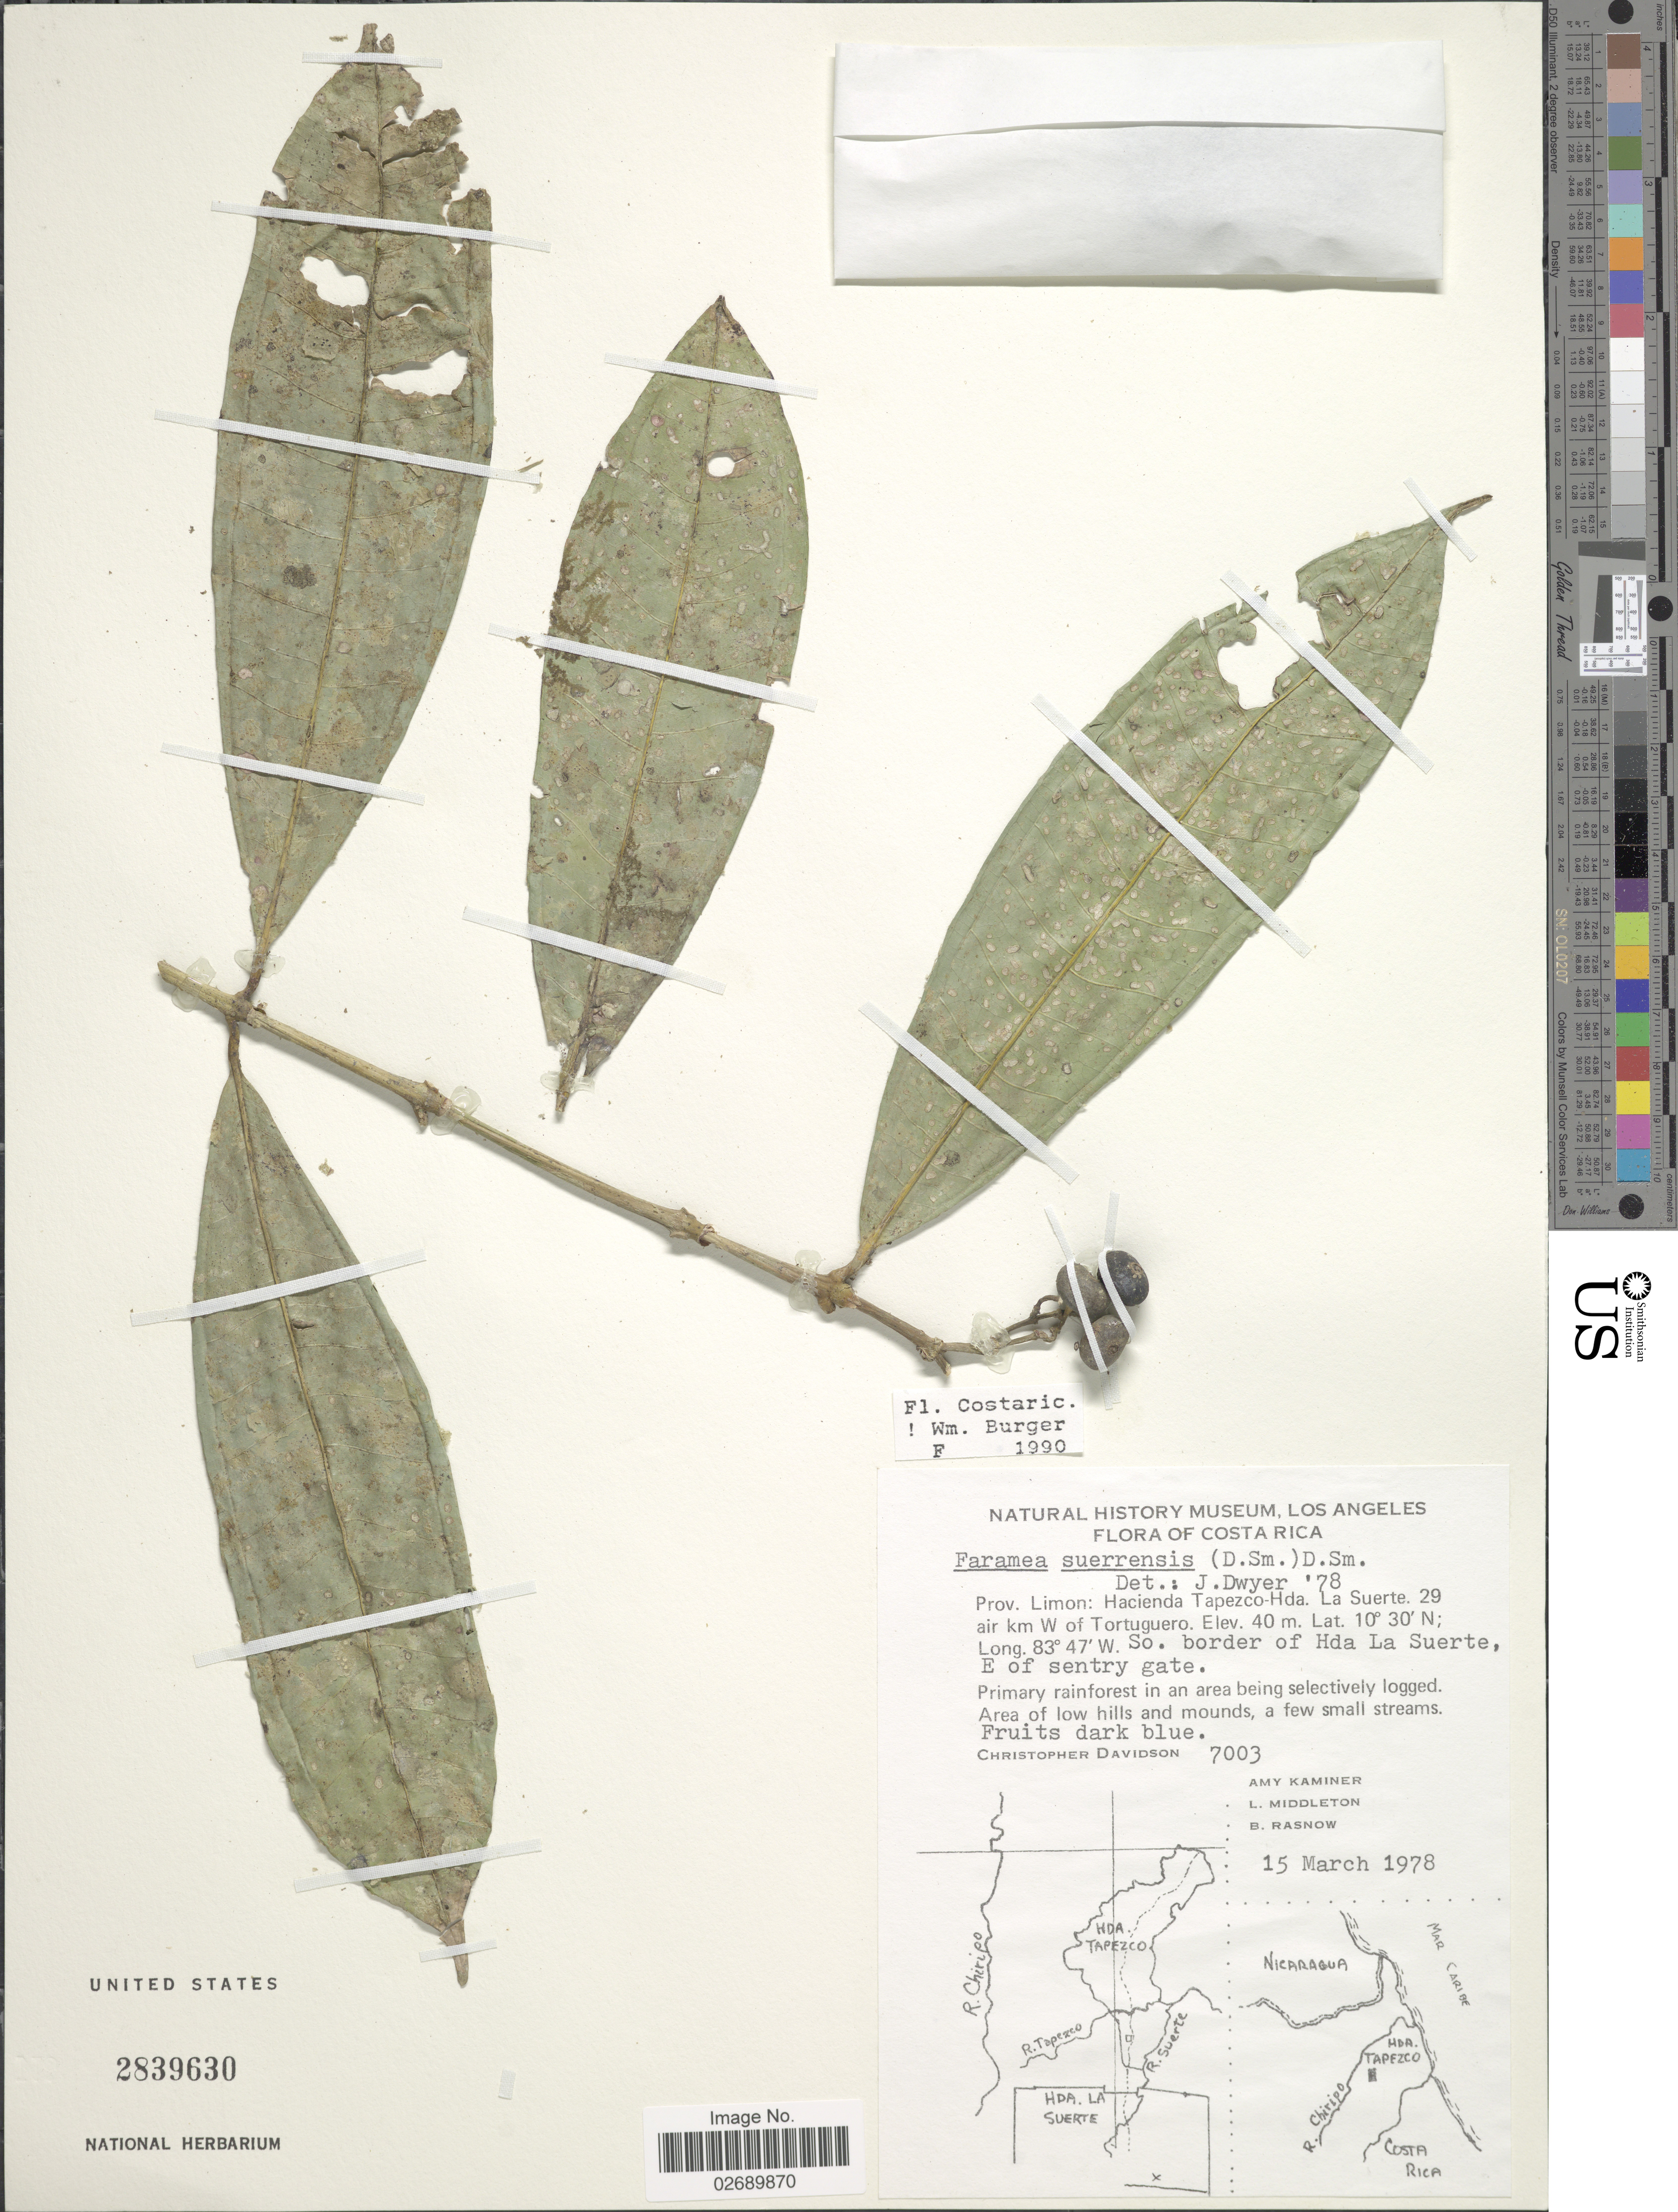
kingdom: Plantae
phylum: Tracheophyta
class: Magnoliopsida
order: Gentianales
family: Rubiaceae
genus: Faramea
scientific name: Faramea suerrensis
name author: (Donn. Sm.) Donn. Sm.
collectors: C. Davidson, A. Kaminer, L. Middleton & B. Rasnow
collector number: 7003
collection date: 1978-03-15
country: Costa Rica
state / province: Limón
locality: Hacienda Tapezco-Hda. La Suerte. 29 air km W of Tortuguero. So. border of Hda. La Suerte, E of sentry gate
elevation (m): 40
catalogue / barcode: US 2839630